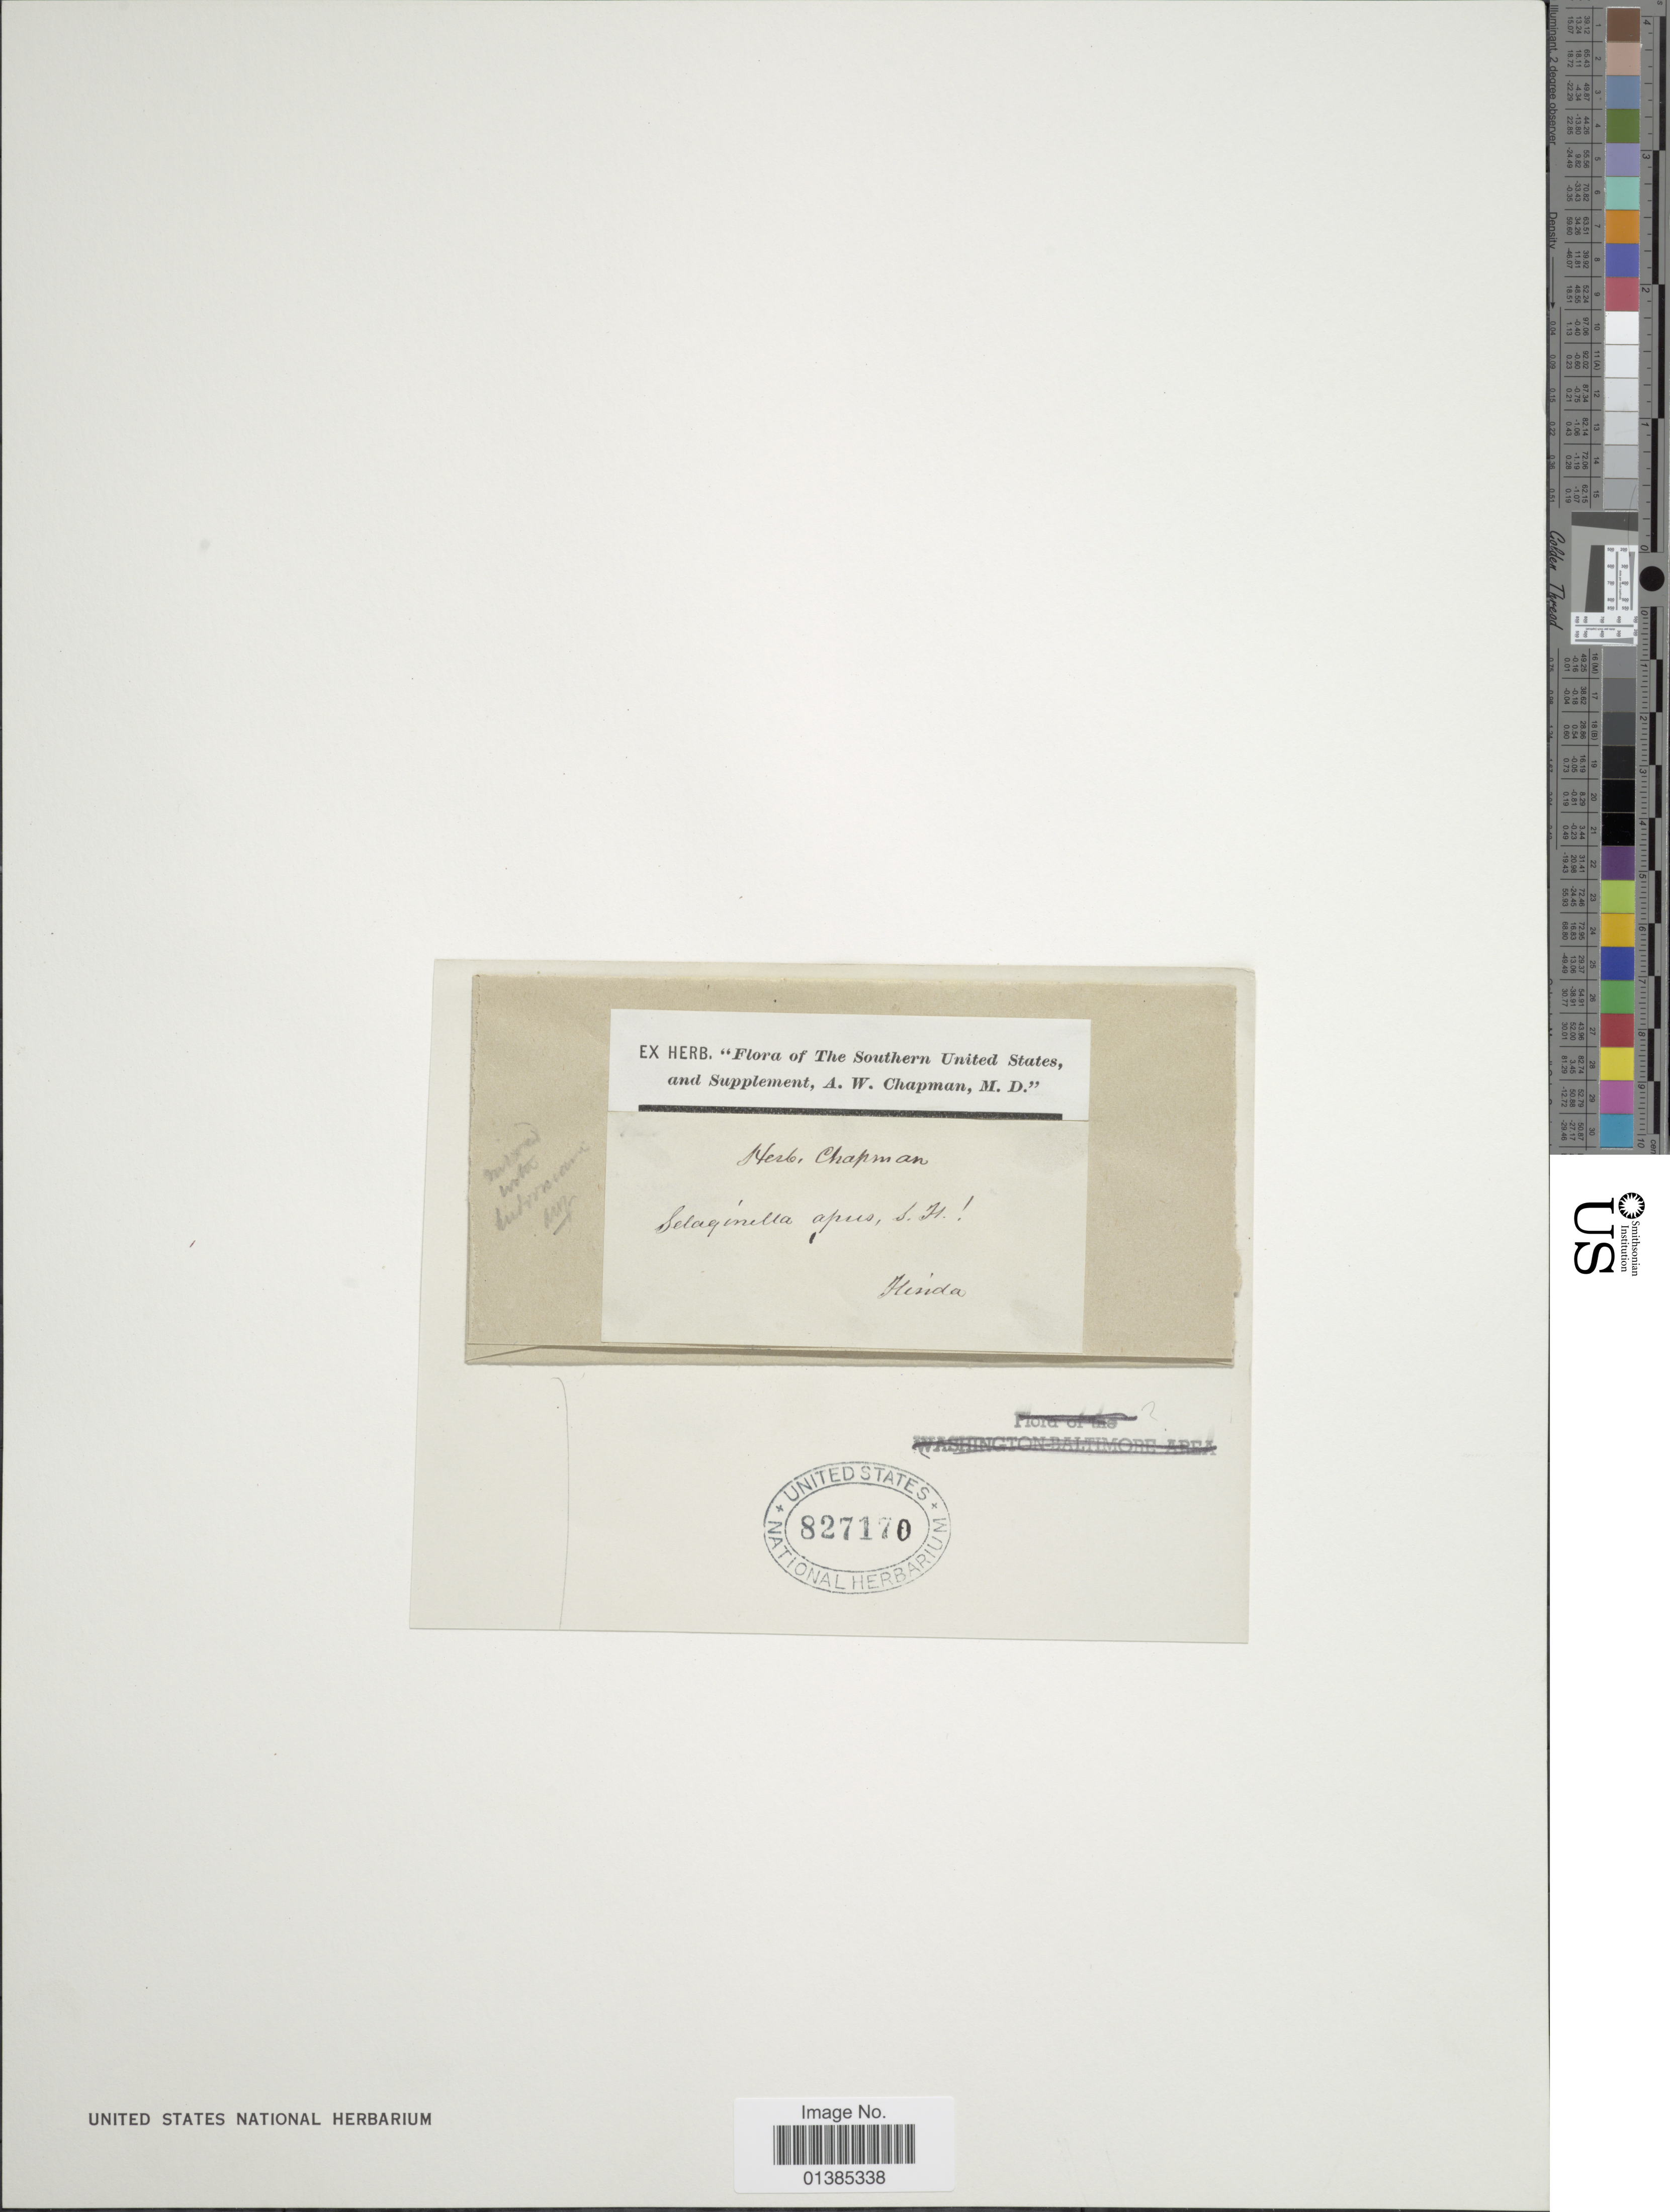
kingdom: Plantae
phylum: Tracheophyta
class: Lycopodiopsida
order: Selaginellales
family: Selaginellaceae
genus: Selaginella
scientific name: Selaginella apus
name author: Spring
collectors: A. W. Chapman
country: United States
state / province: Florida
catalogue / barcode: US 827170